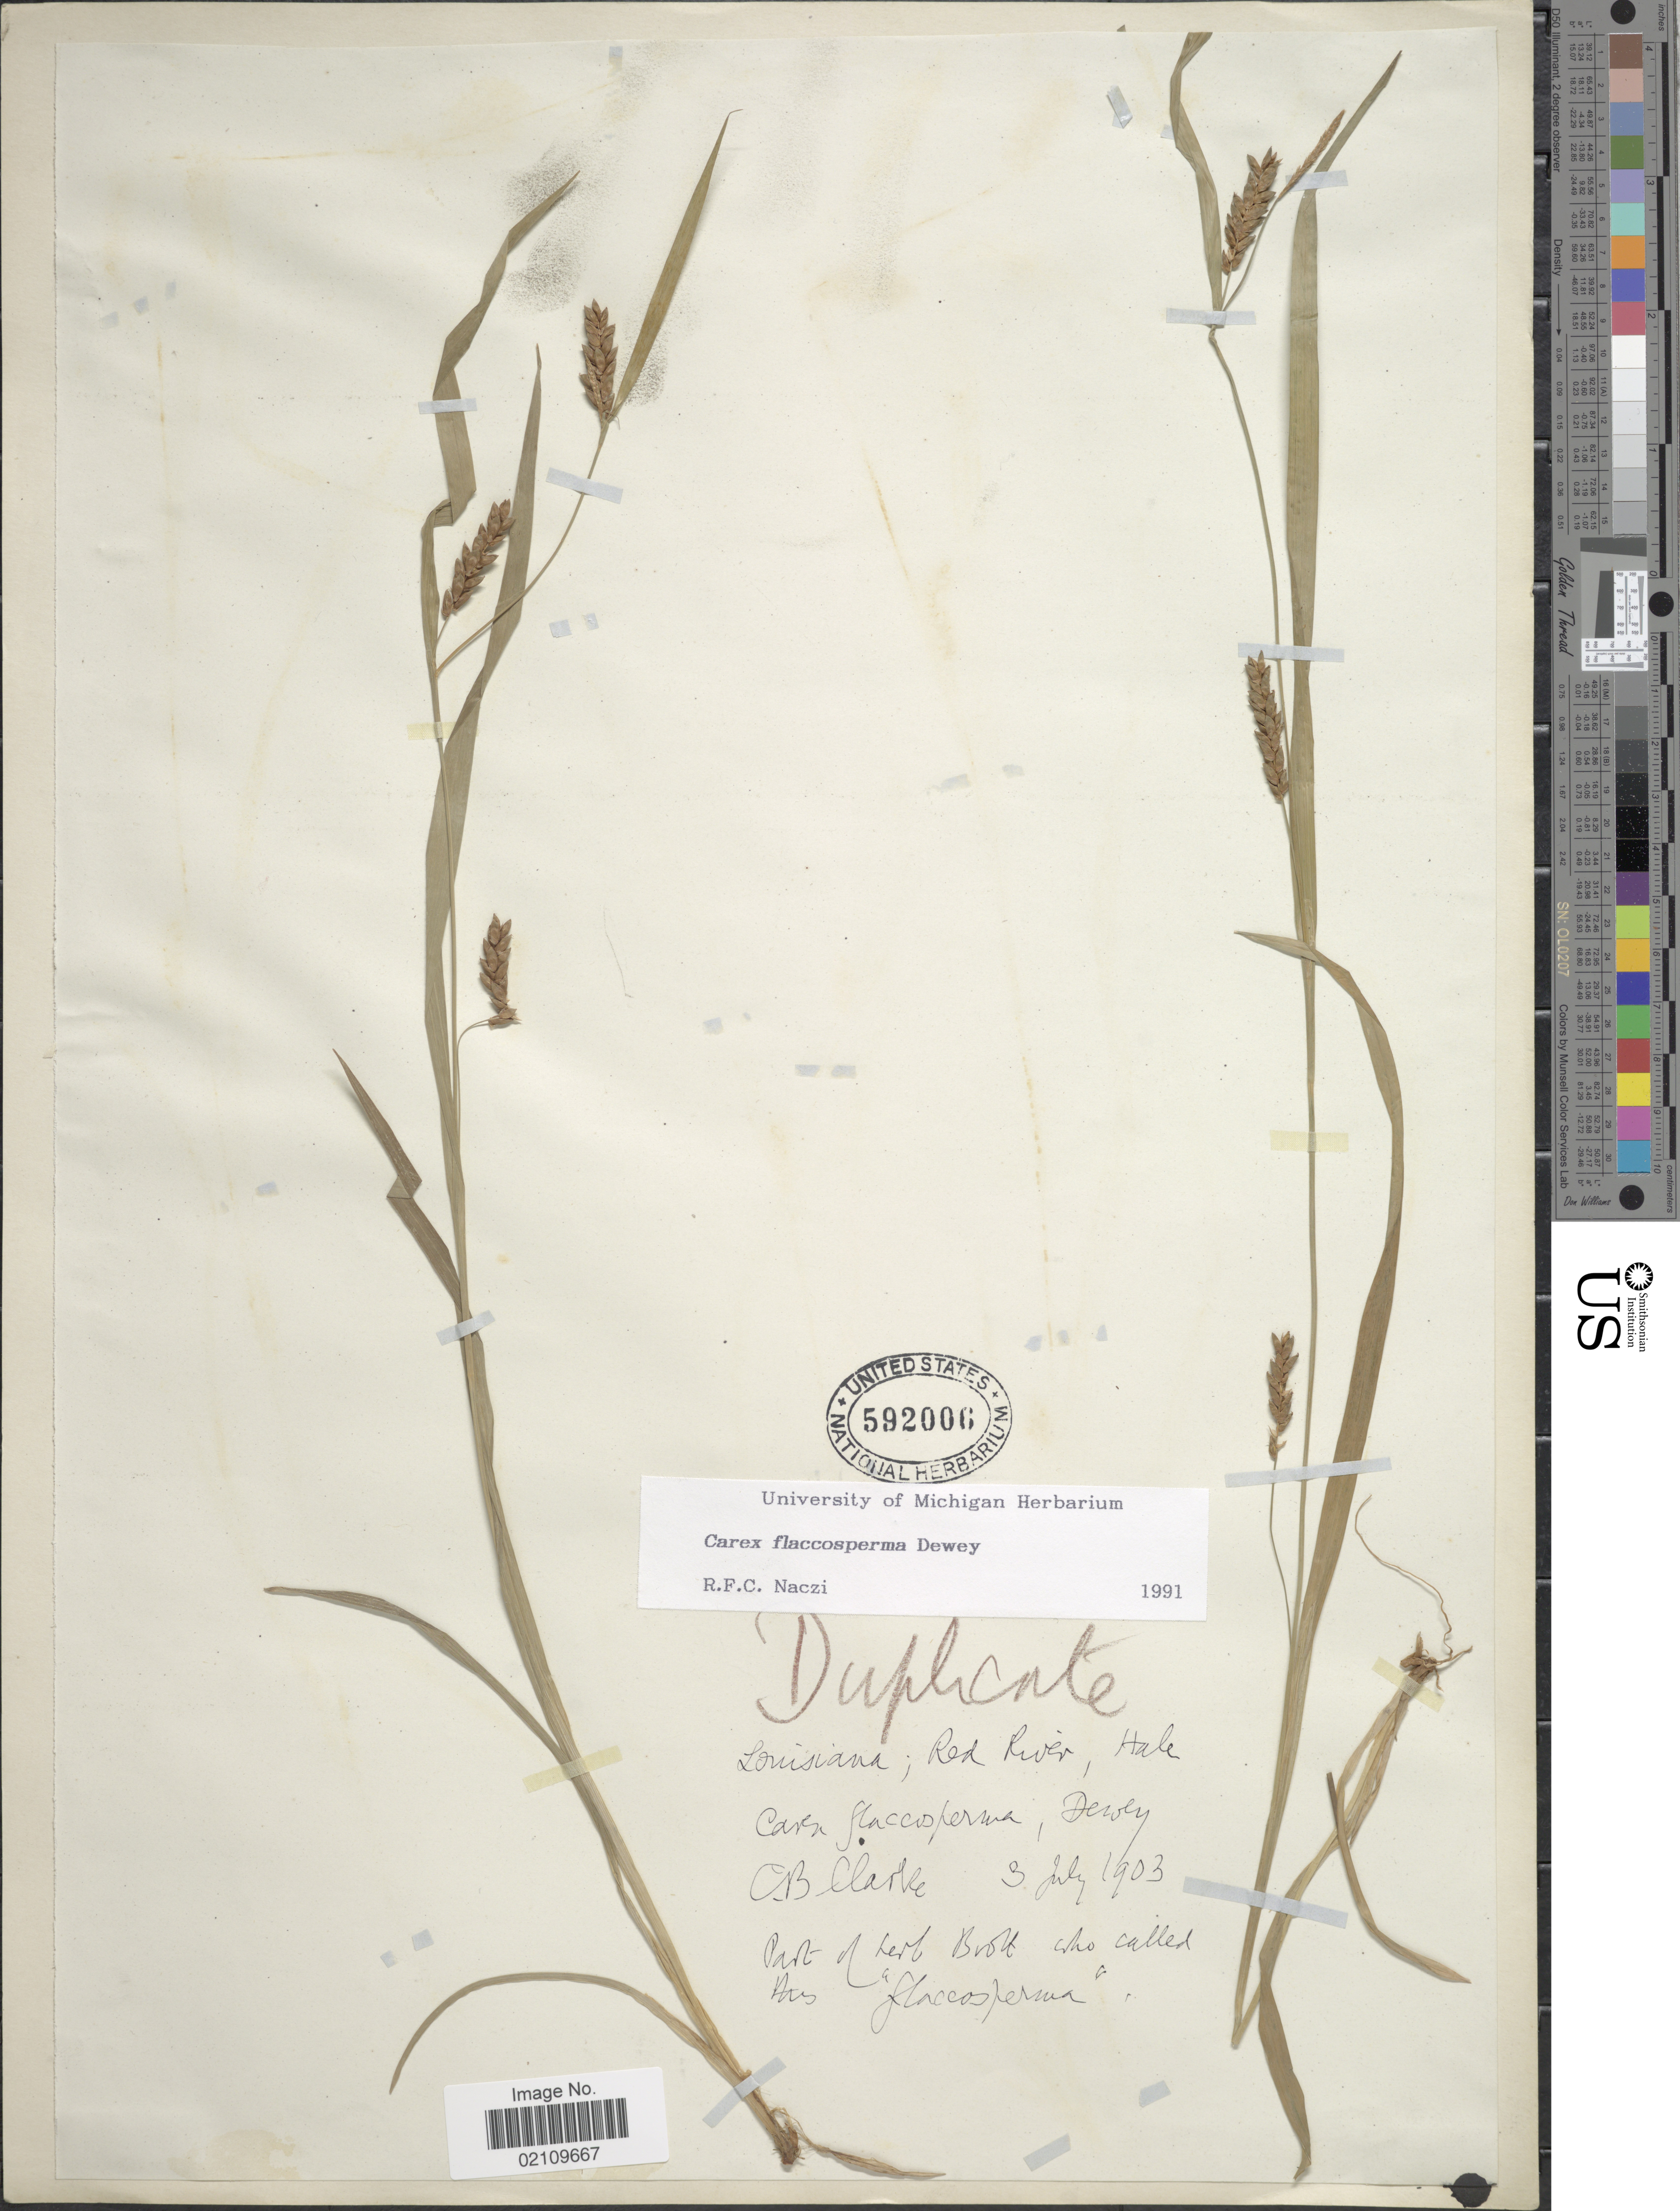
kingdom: Plantae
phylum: Tracheophyta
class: Liliopsida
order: Poales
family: Cyperaceae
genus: Carex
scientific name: Carex flaccosperma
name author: Dewey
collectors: Herb. Boott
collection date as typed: "collection date" is probably date of determination by C.B. Clarke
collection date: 1903-07-03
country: United States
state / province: Louisiana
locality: Louisiana, Red River, Hale [Hale = collector?]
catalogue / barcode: US 592006